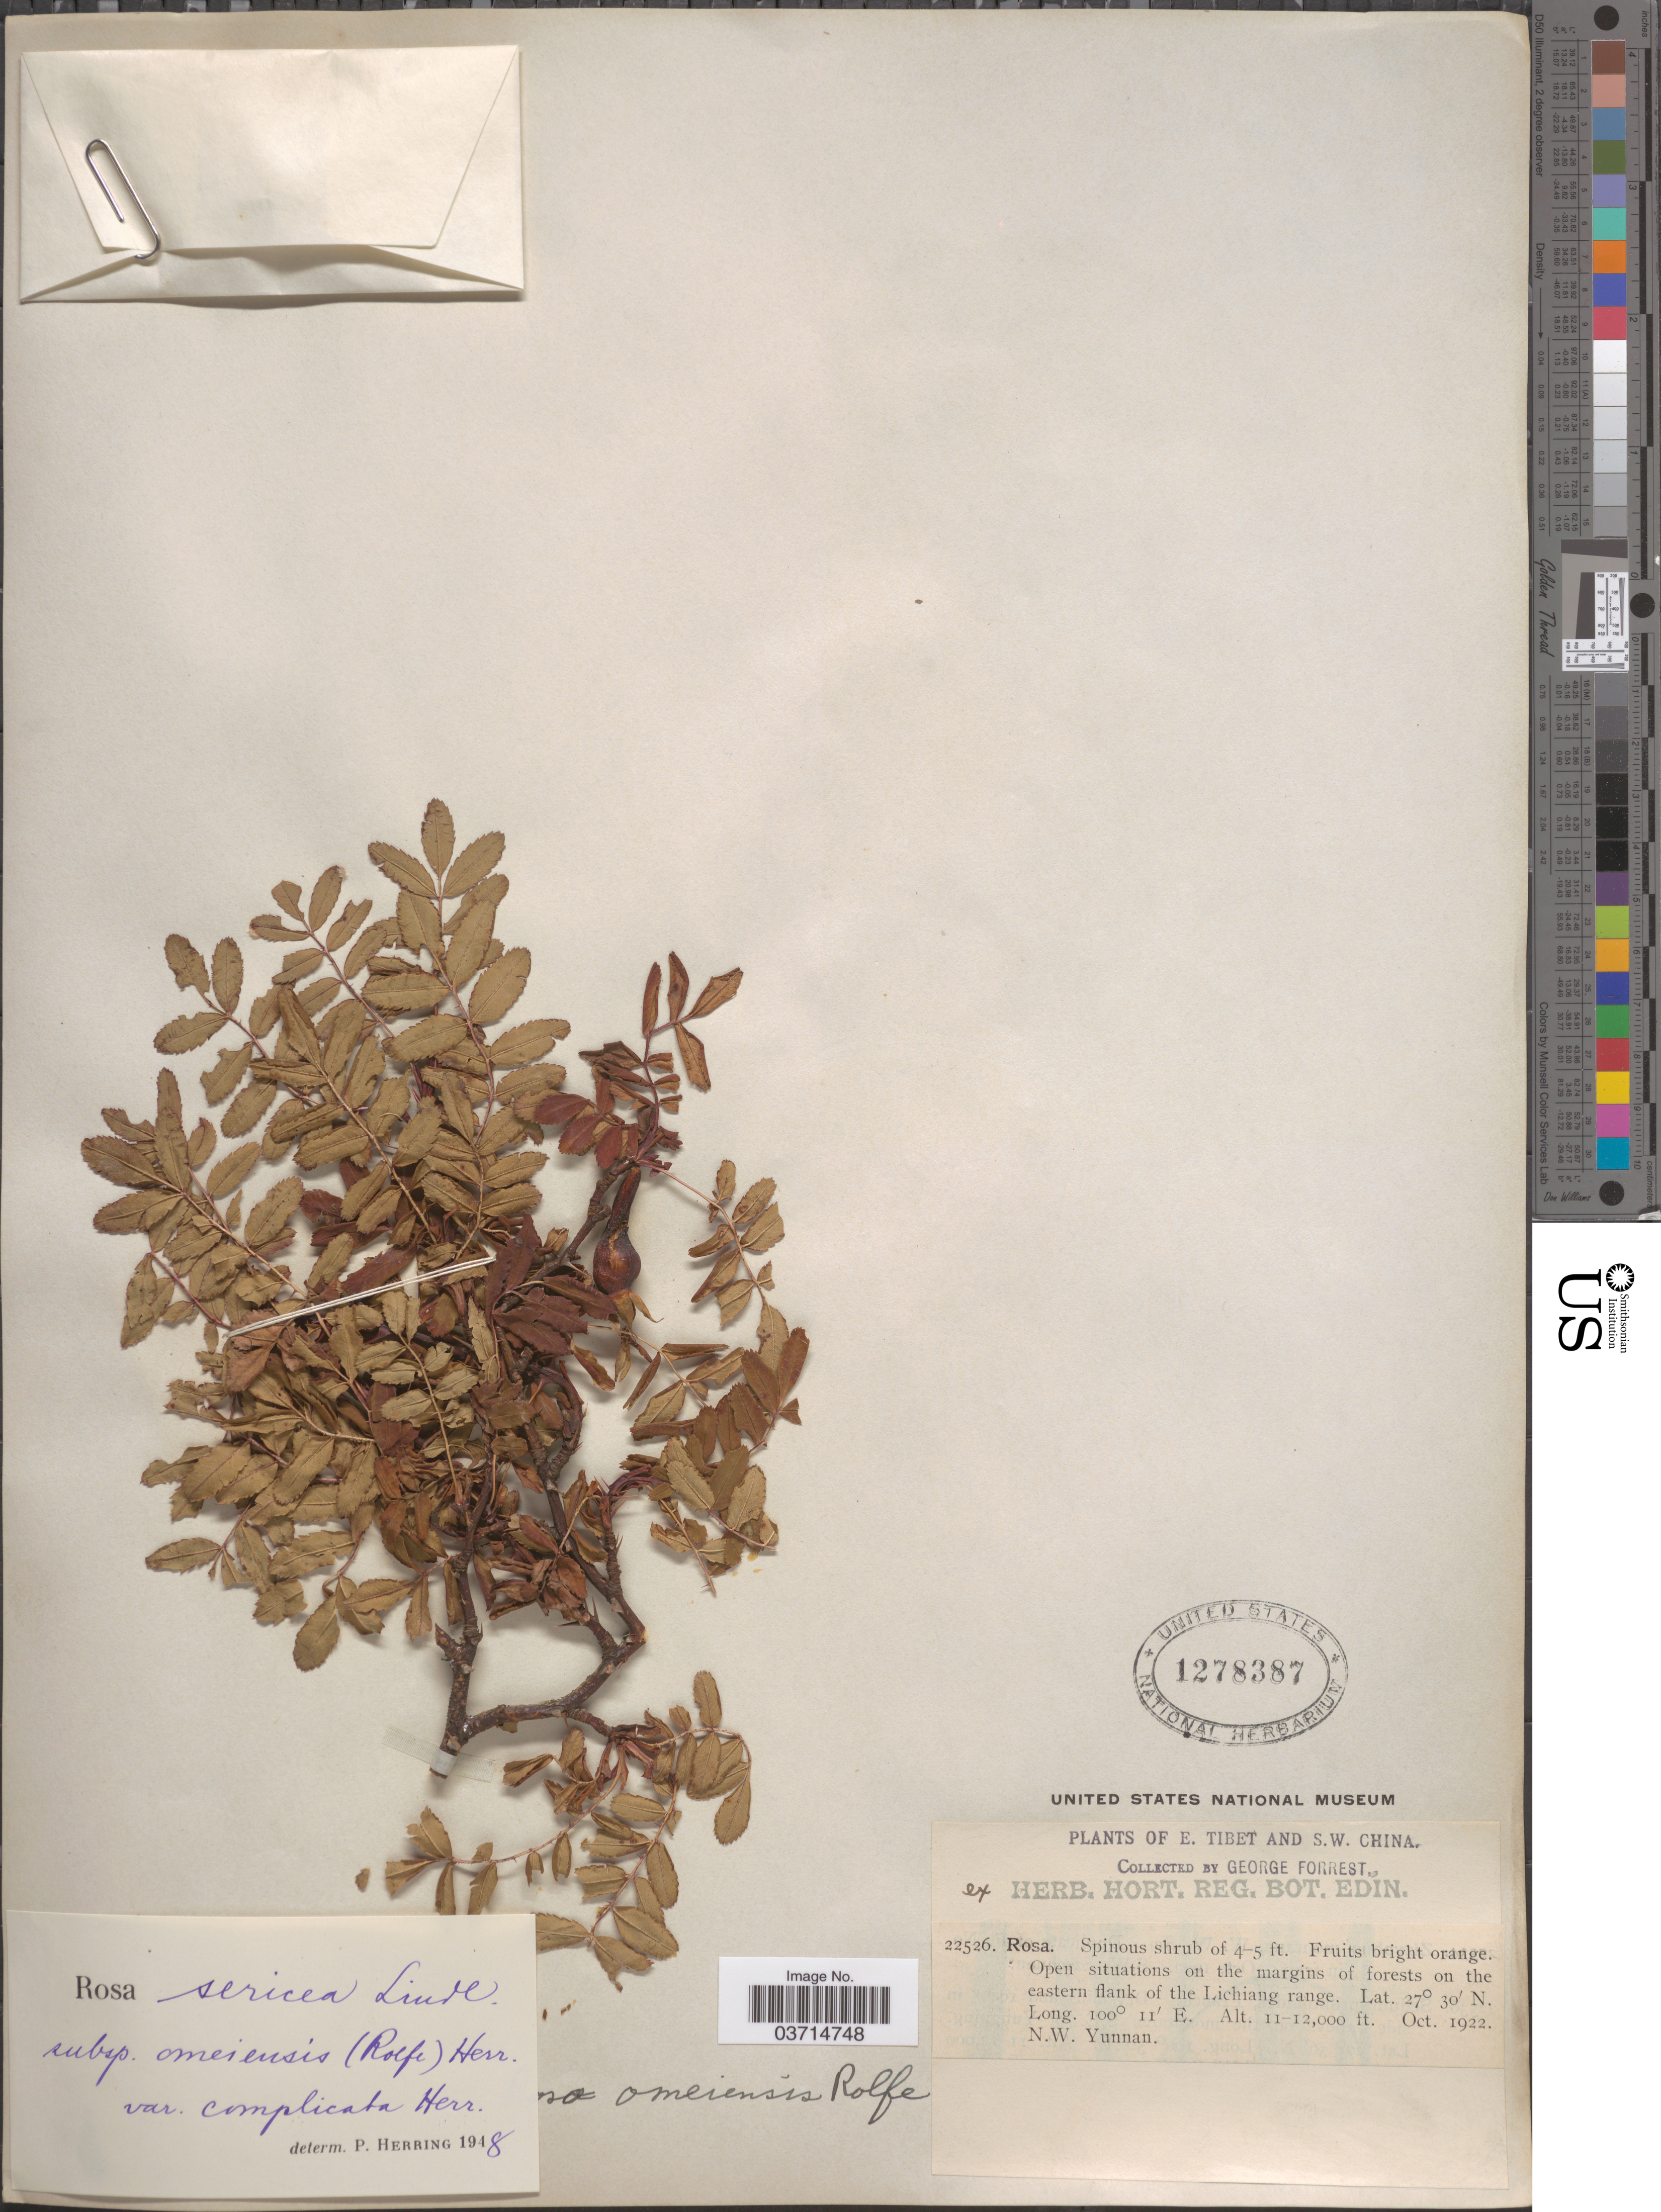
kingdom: Plantae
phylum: Tracheophyta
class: Magnoliopsida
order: Rosales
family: Rosaceae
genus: Rosa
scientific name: Rosa omeiensis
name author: Rolfe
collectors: G. Forrest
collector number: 22526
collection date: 1922-10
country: China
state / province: Yunnan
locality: S.W. China. Open situations on the margins of forests on the eastern flank of the Lichiang range. N.W. Yunnan.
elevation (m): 3353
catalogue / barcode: US 1278387